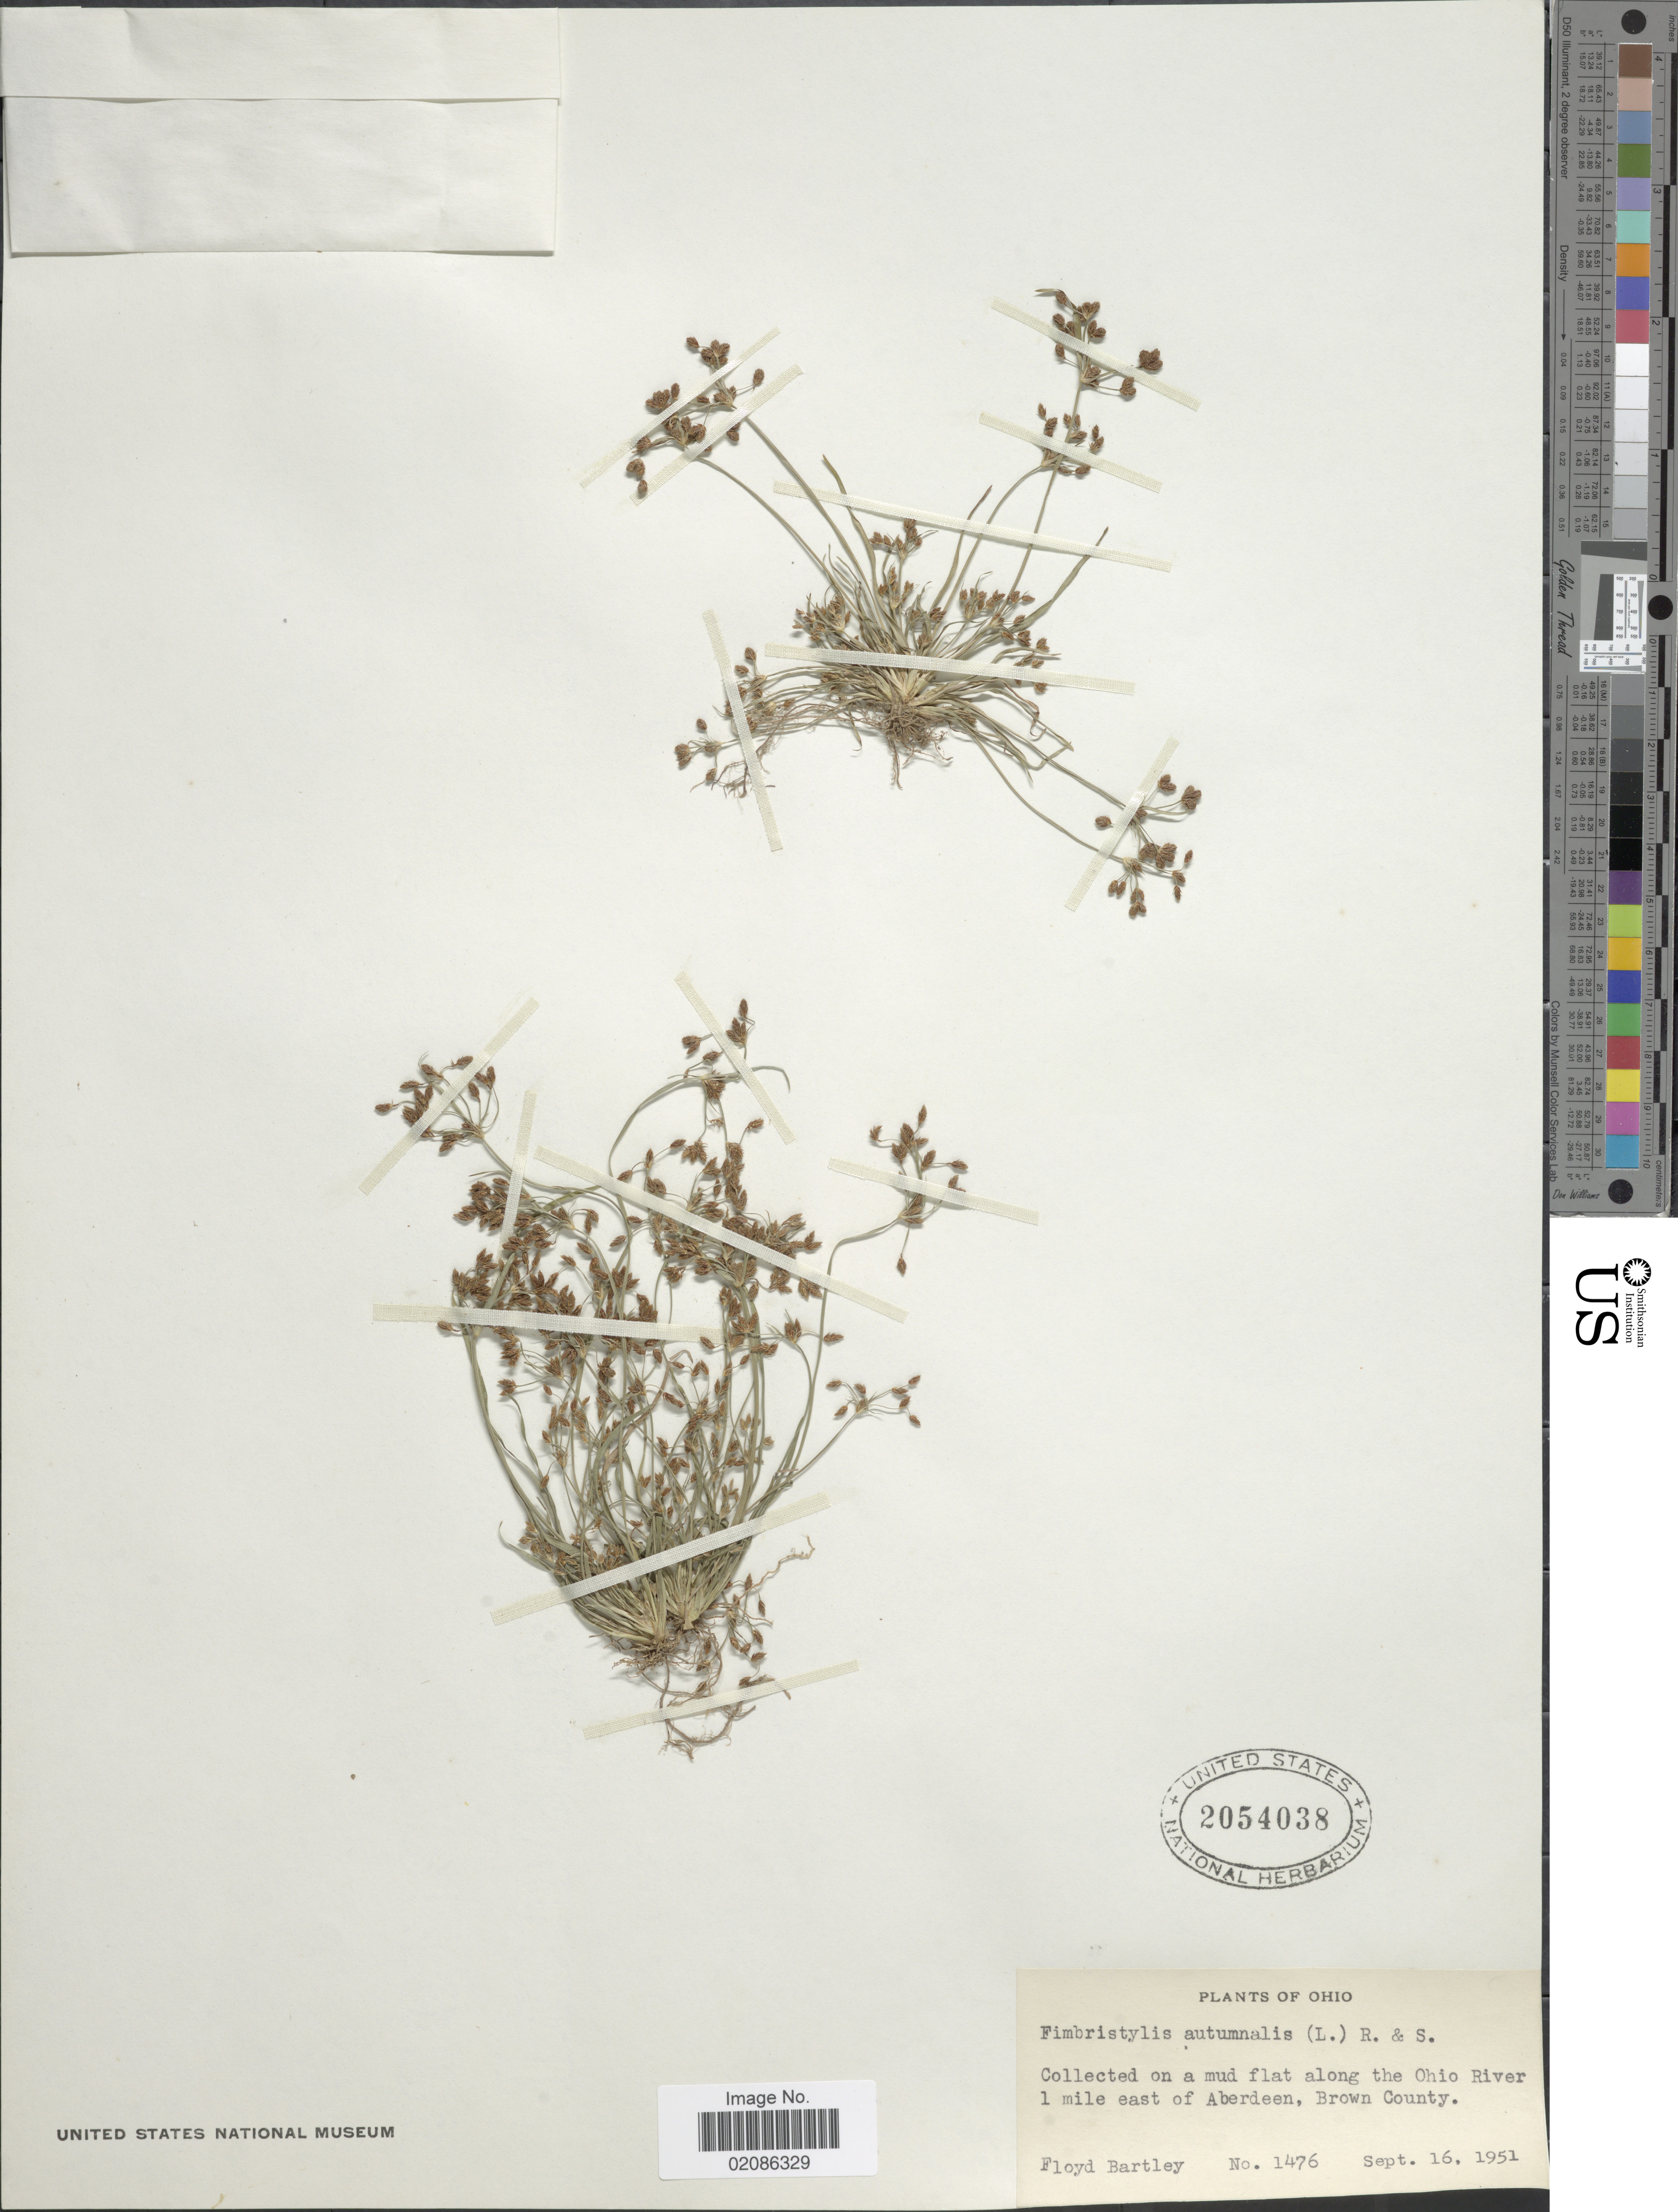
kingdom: Plantae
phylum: Tracheophyta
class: Liliopsida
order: Poales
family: Cyperaceae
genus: Fimbristylis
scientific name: Fimbristylis autumnalis (L.) Roem. & Schult.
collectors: F. Bartley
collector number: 1476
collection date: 1951-09-16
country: United States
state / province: Ohio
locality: Collected on a mud flat along the Ohio River 1 mile east of Aberdeen, Brown County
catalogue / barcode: US 2054038